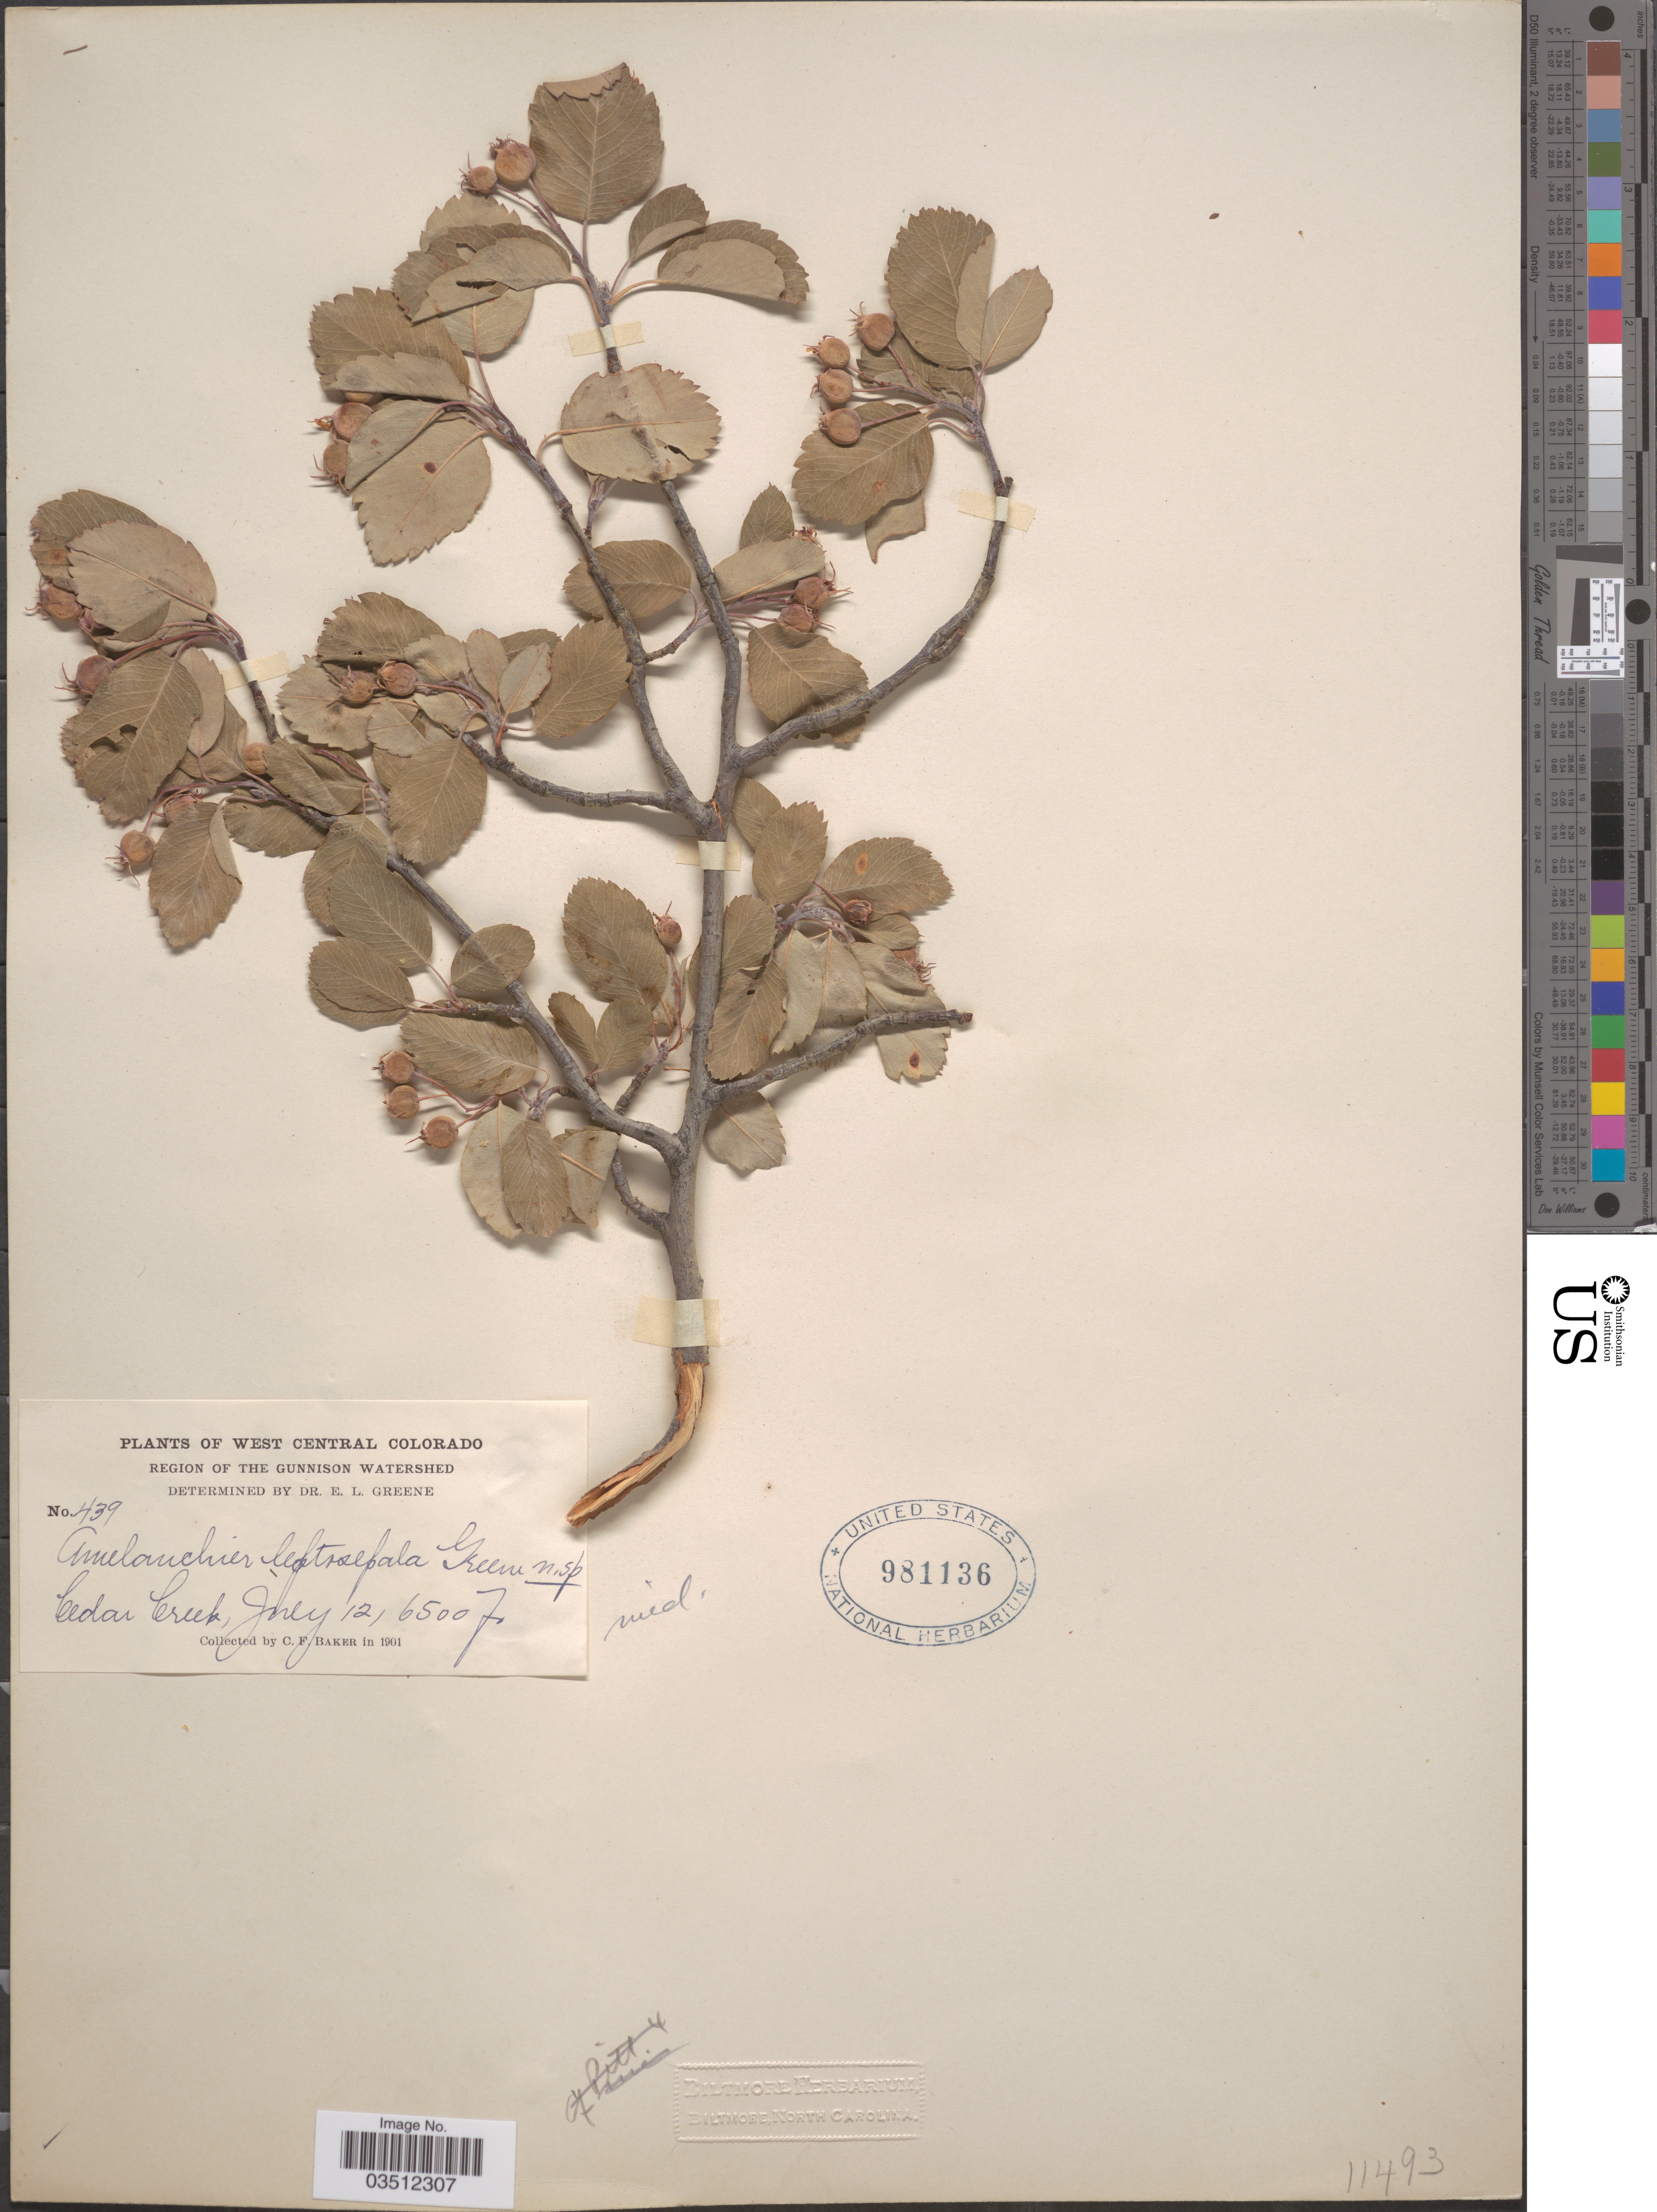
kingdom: Plantae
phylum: Tracheophyta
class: Magnoliopsida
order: Rosales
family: Rosaceae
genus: Amelanchier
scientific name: Amelanchier leptosepala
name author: Greene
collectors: C. F. Baker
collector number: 439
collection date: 1901-07-12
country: United States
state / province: Colorado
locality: West Central Colorado. Region of the Gunnison Watershed. Cedar Creek.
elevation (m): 1981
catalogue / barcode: US 981136